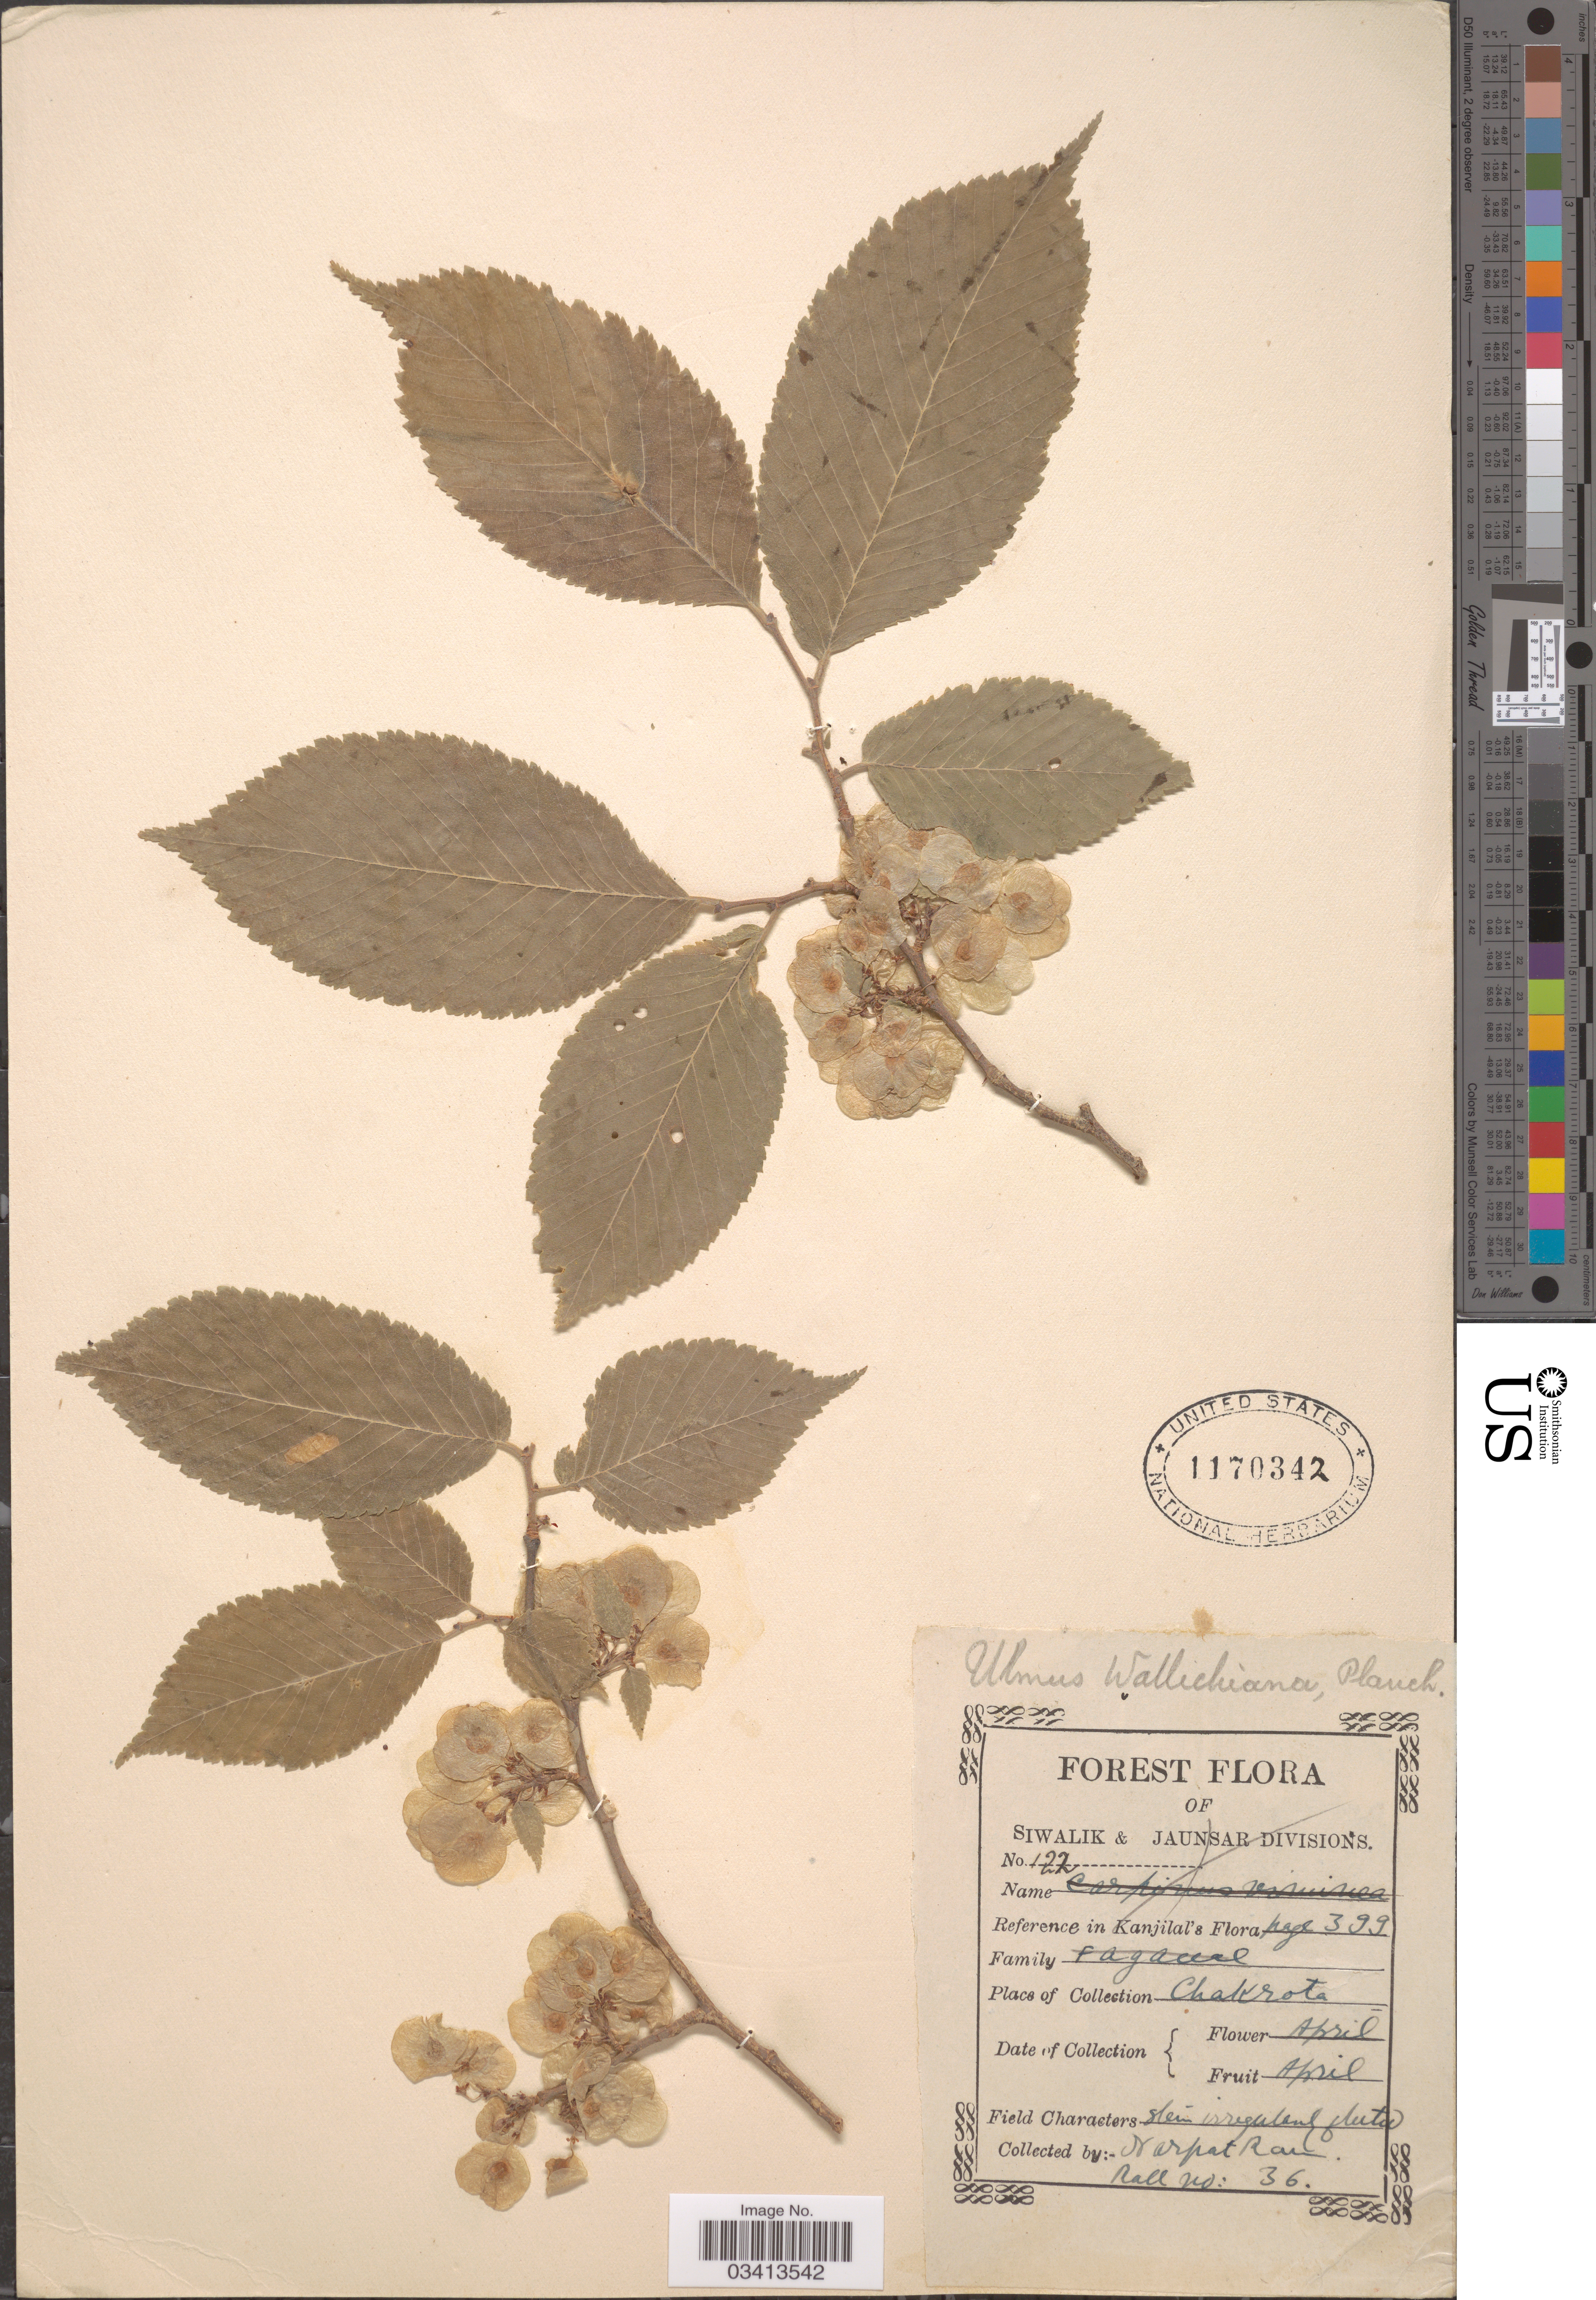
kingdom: Plantae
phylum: Tracheophyta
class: Magnoliopsida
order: Rosales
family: Ulmaceae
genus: Ulmus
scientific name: Ulmus wallichiana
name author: Planch.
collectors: N. Ram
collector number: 122?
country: India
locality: Chakrota.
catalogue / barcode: US 1170342